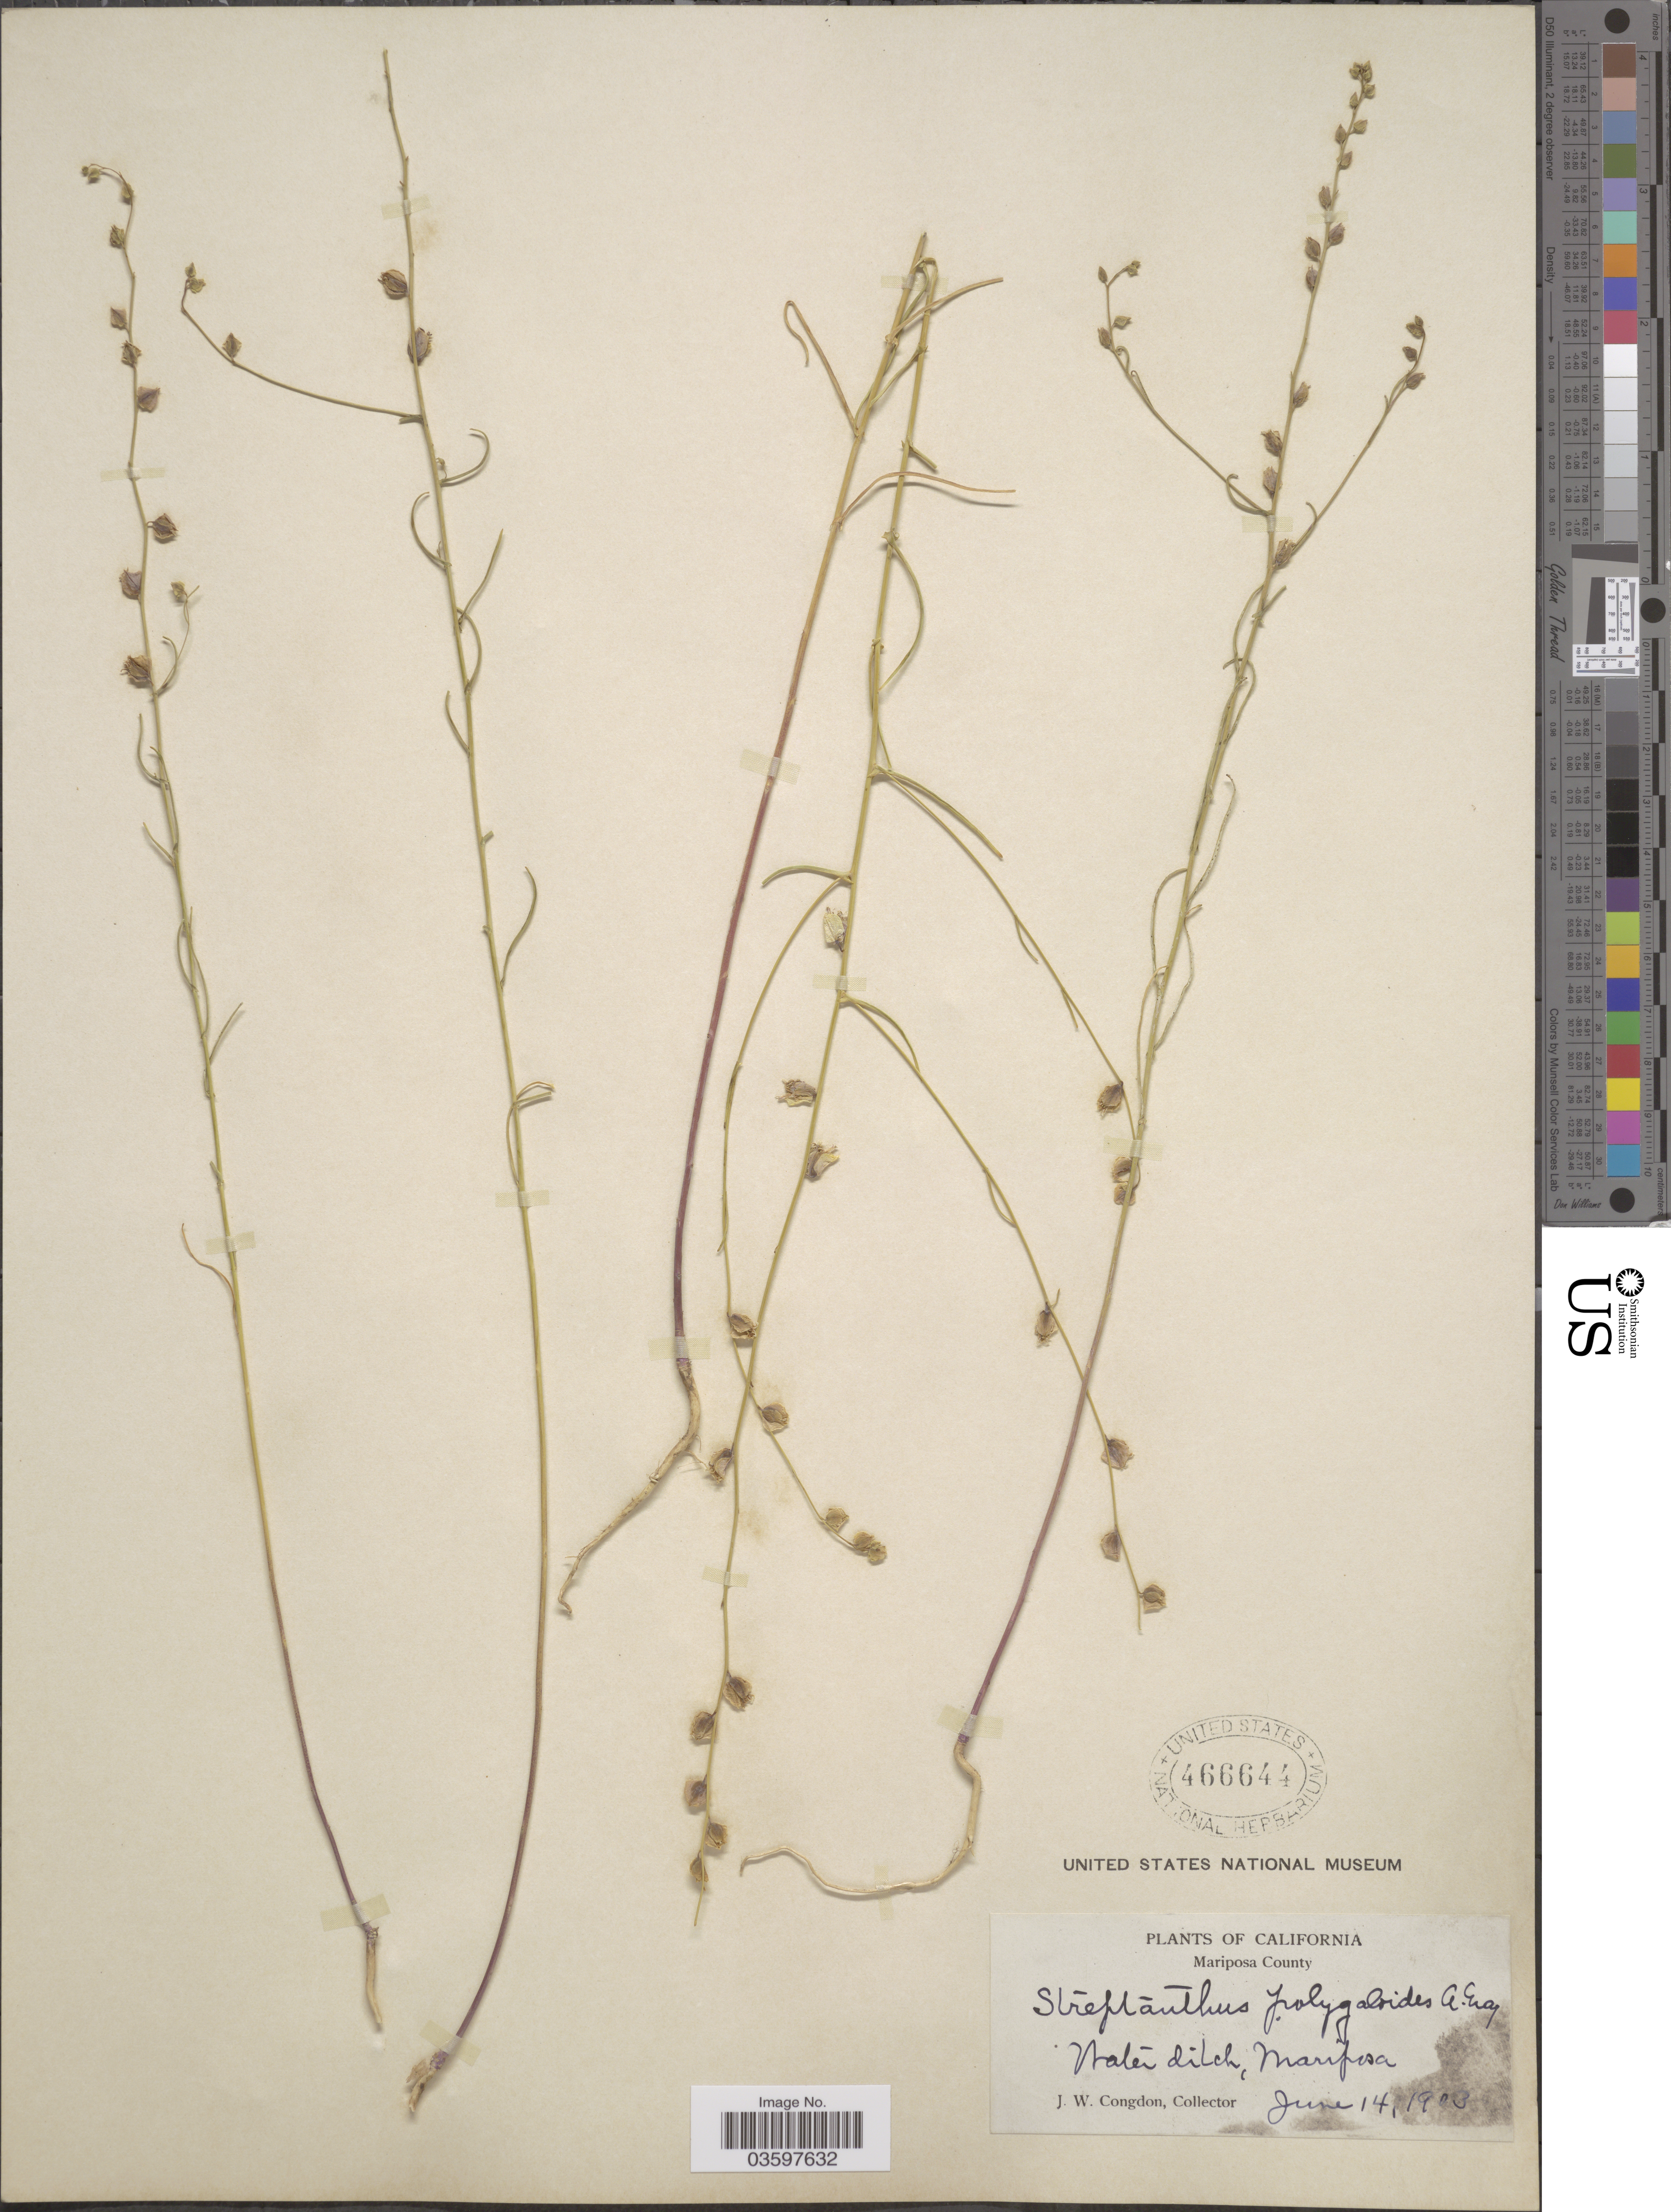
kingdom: Plantae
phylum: Tracheophyta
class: Magnoliopsida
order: Brassicales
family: Brassicaceae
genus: Streptanthus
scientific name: Streptanthus polygaloides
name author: A. Gray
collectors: J. W. Congdon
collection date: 1903-06-14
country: United States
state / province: California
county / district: Mariposa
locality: Mariposa County. Water ditch, Mariposa.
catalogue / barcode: US 466644